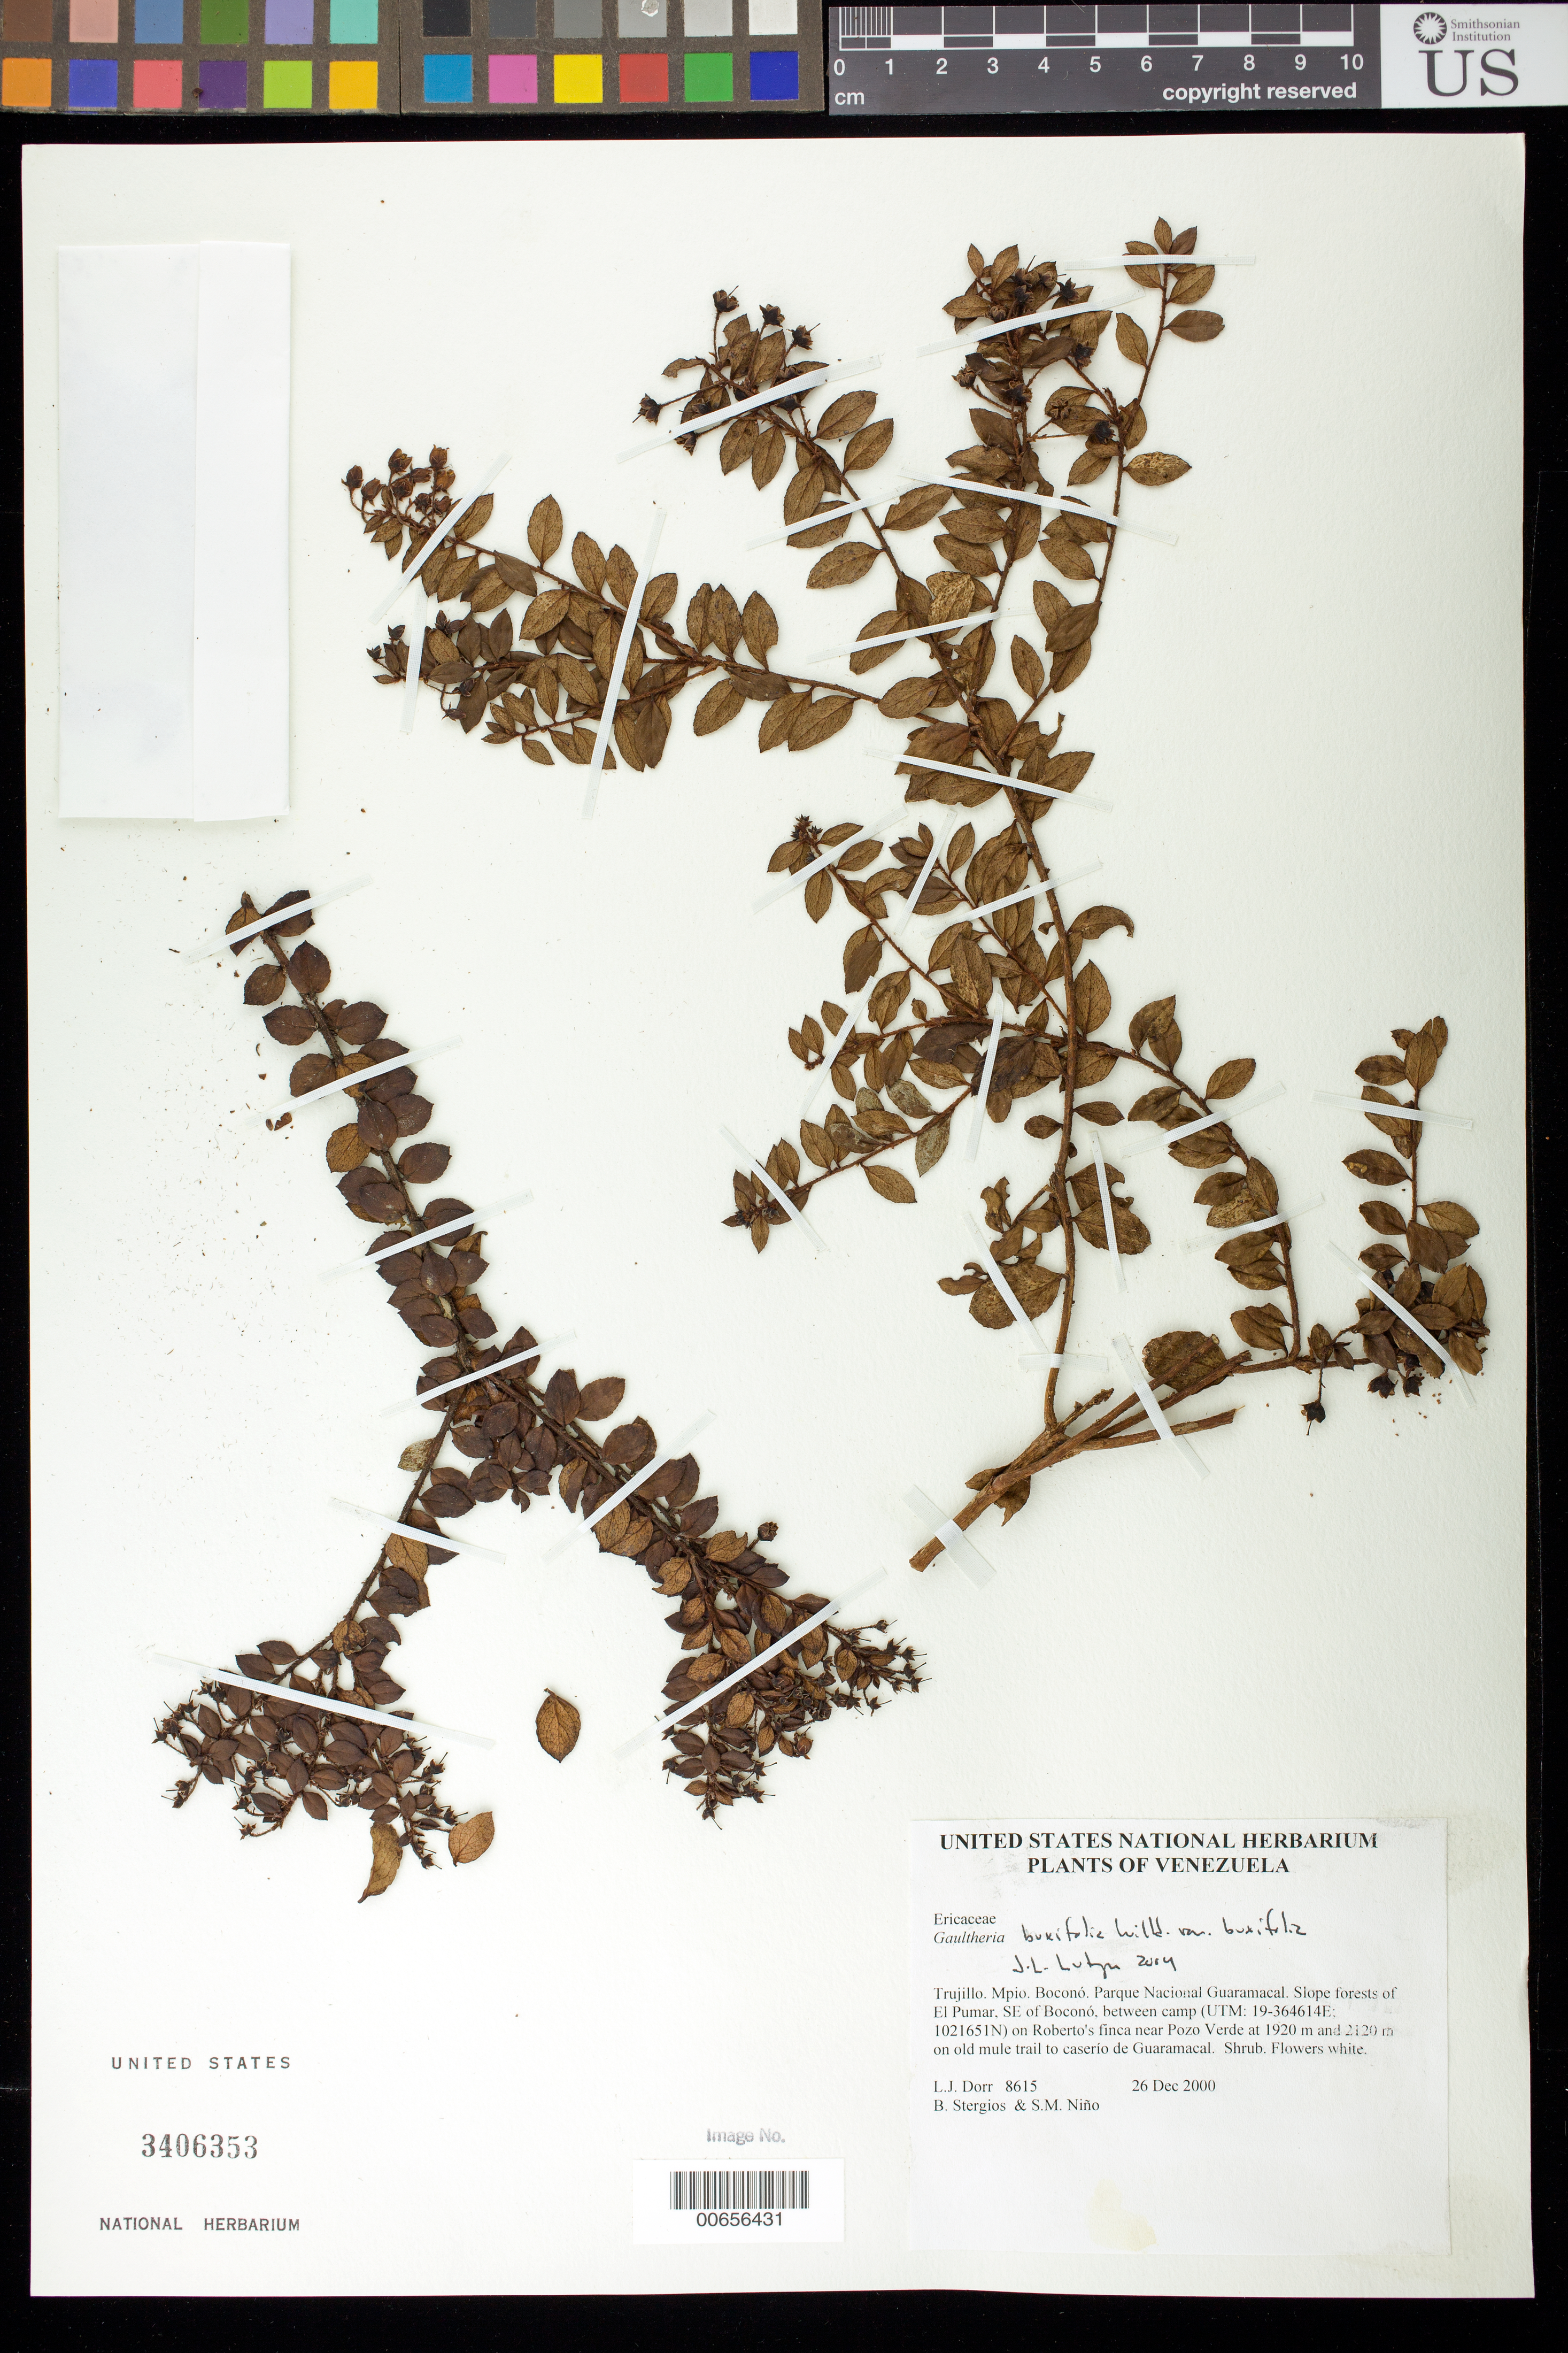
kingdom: Plantae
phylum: Tracheophyta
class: Magnoliopsida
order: Ericales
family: Ericaceae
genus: Gaultheria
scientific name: Gaultheria sp.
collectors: L. J. Dorr, B. G. Stergios & S. M. Niño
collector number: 8615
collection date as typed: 26 Dec 2000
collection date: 2000-12-26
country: Venezuela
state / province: Trujillo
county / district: Boconó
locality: Parque Nacional Guaramacal. El Pumar, SE of Boconó, between camp on Roberto's finca near Pozo Verde at 1920 m and 2120 m on old mule trail to caserío de Guaramacal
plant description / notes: PORT, US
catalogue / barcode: US 3406353